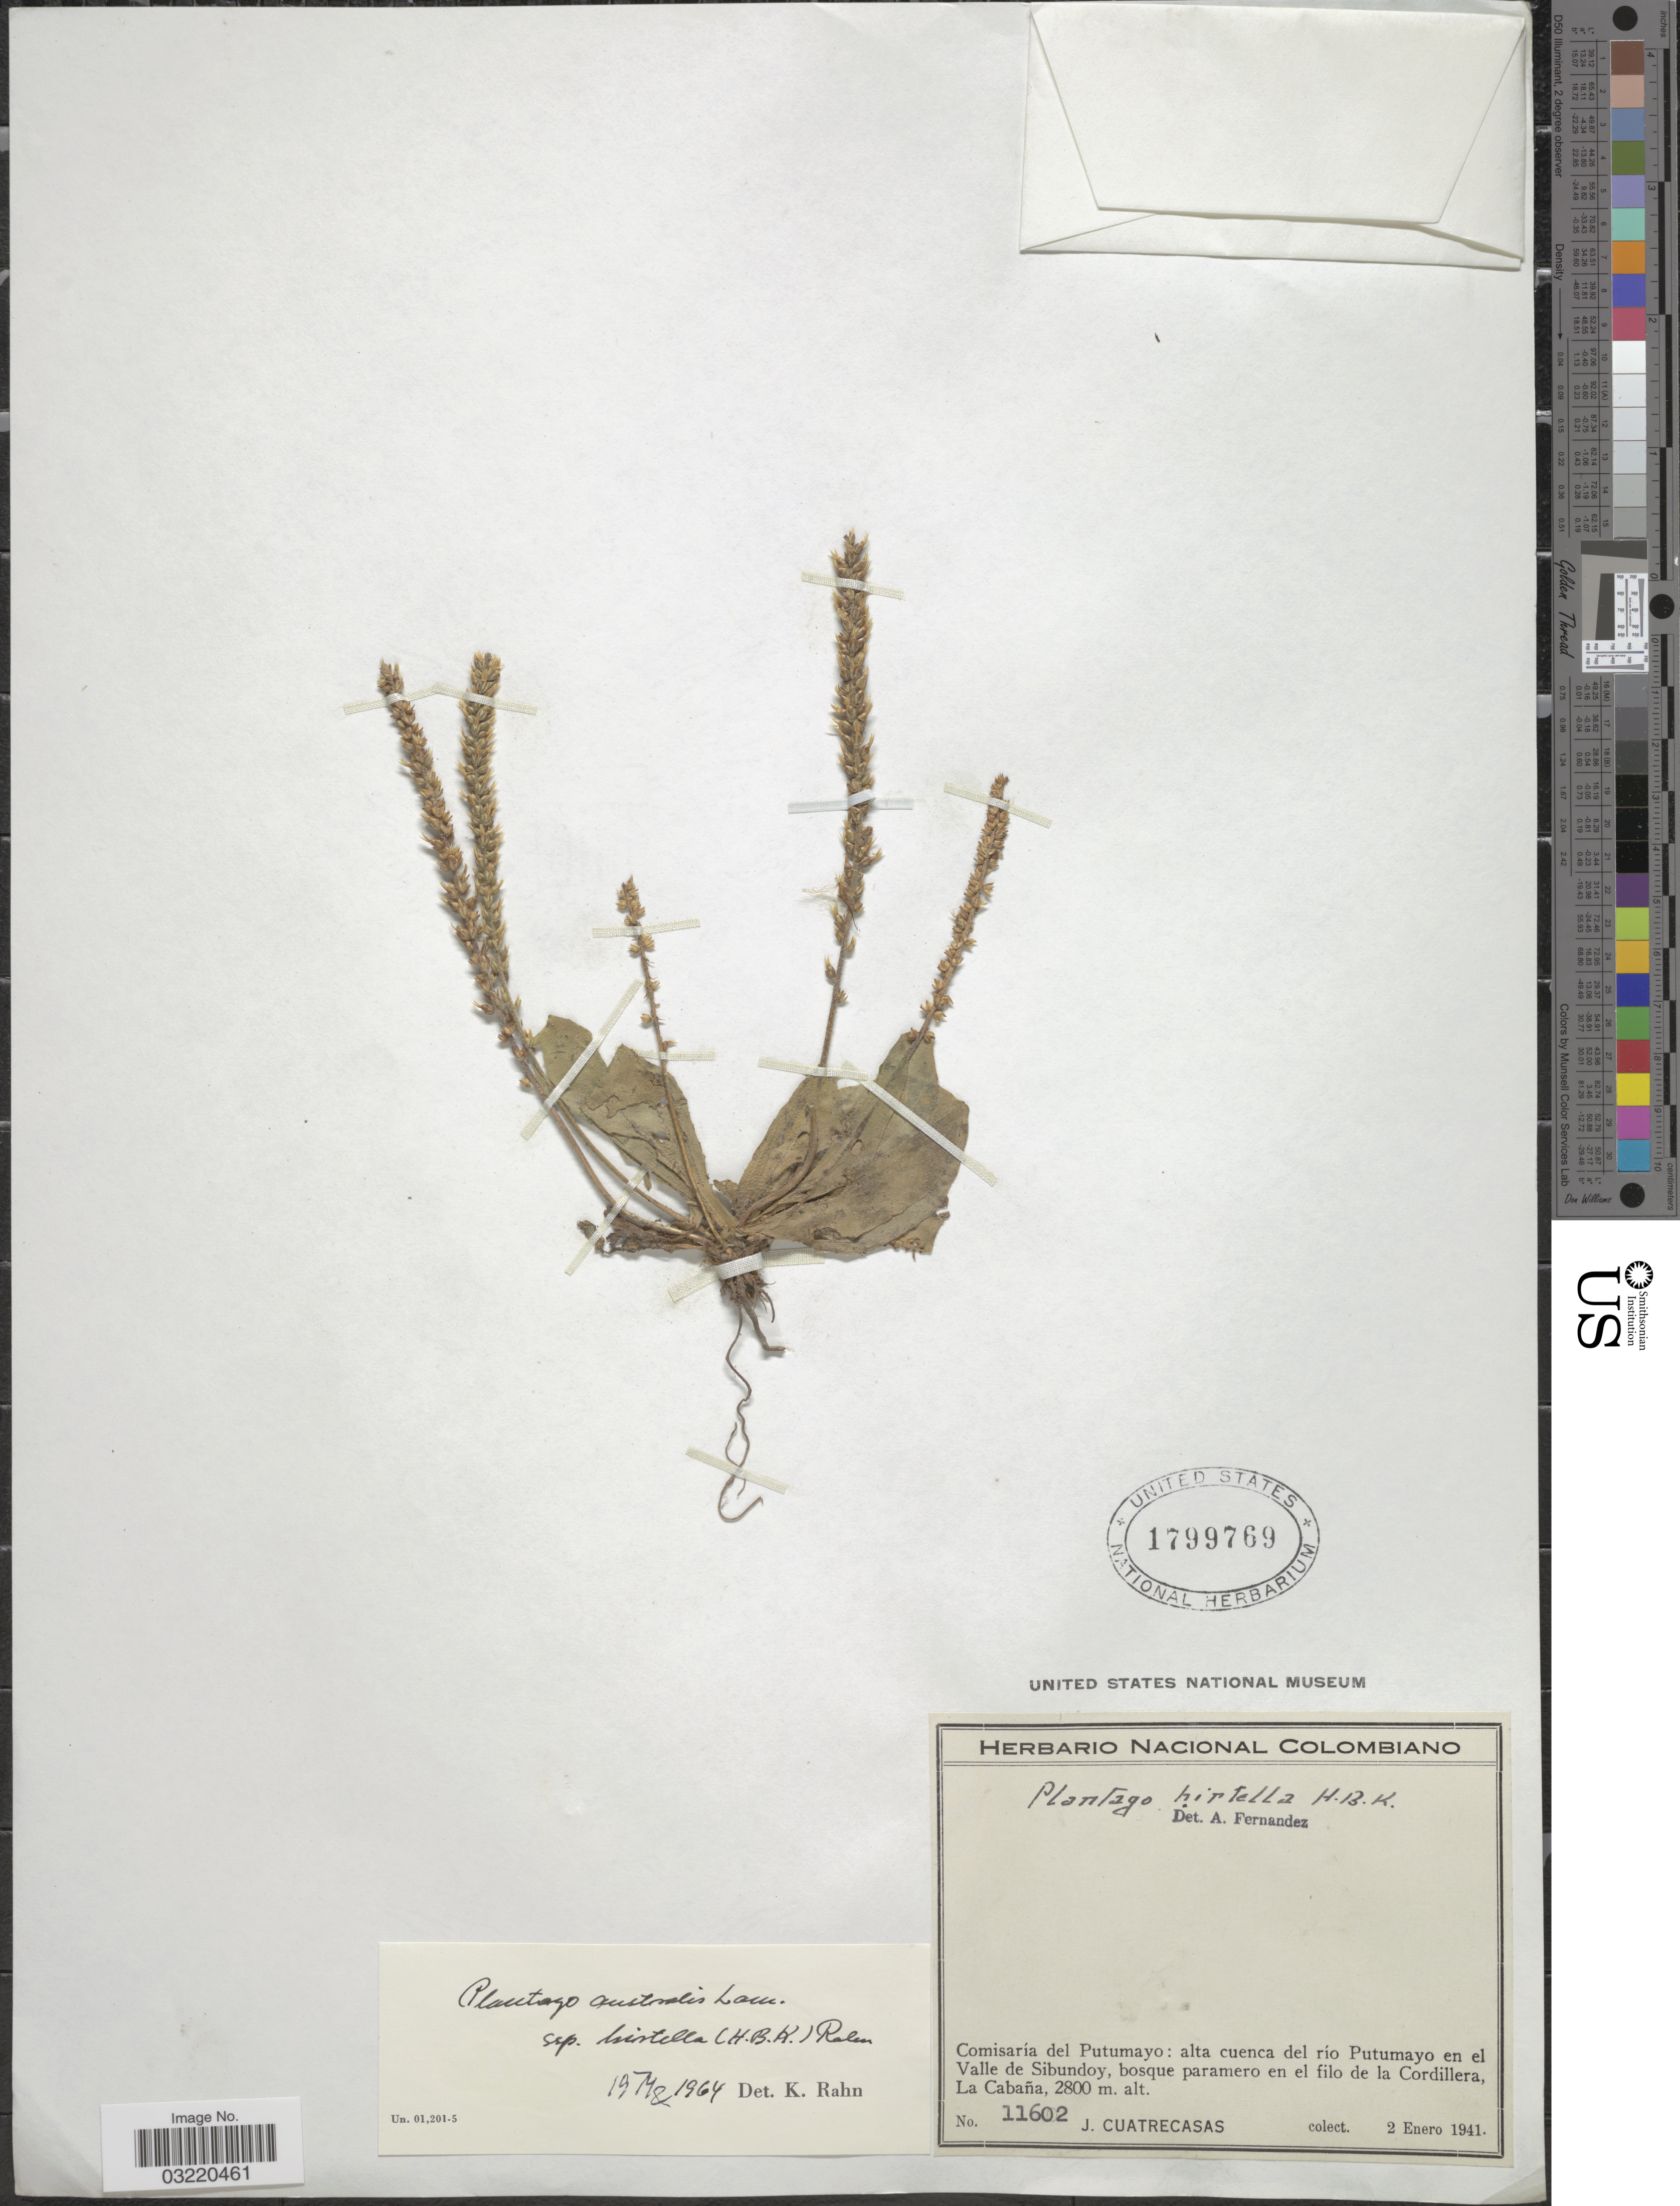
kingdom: Plantae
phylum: Tracheophyta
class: Magnoliopsida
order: Lamiales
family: Plantaginaceae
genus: Plantago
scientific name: Plantago australis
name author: Lam.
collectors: J. Cuatrecasas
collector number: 11602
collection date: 1941-01-02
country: Colombia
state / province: Putumayo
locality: Comisaría del Putumayo: alta cuenca del río Putumayo en el Valle de Sibundoy, bosque paramero en el filo de la Cordillera, La Cabaña.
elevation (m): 2800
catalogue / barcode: US 1799769